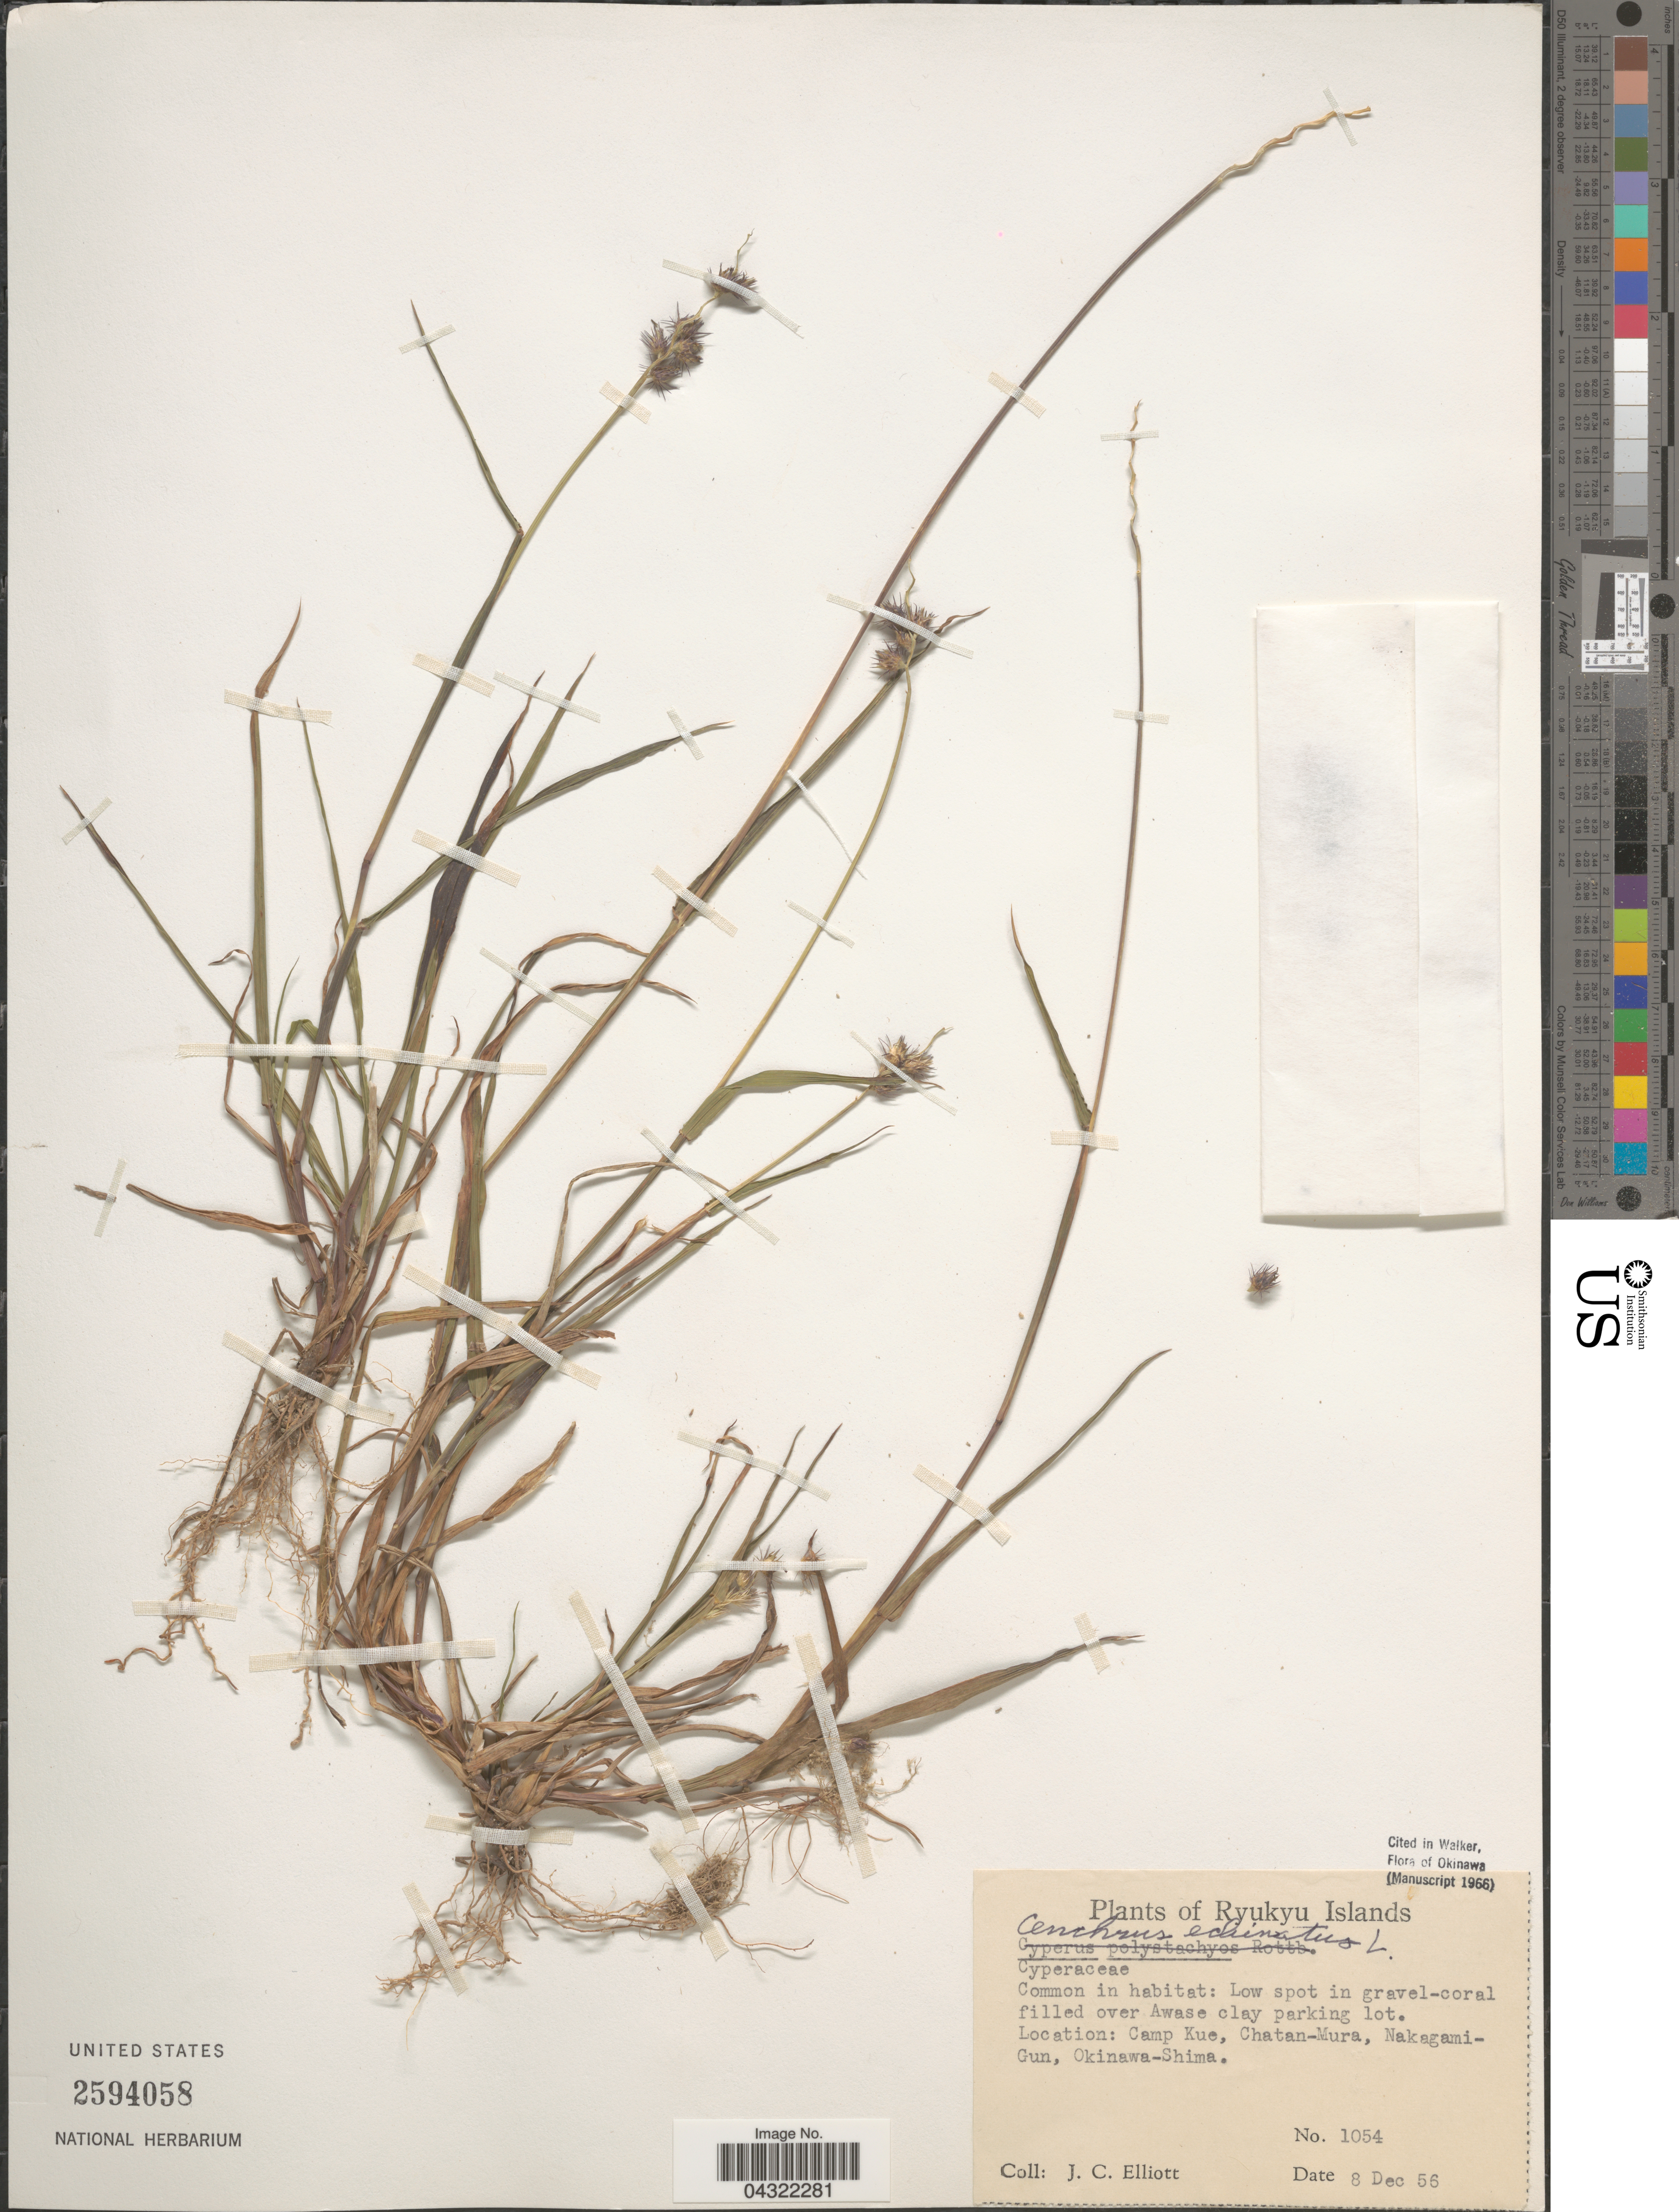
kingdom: Plantae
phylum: Tracheophyta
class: Liliopsida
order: Poales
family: Poaceae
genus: Cenchrus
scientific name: Cenchrus echinatus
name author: L.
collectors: J. C. Elliott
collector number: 1054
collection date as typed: Transcribed d/m/y: 8/12/66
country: Japan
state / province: Okinawa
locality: Ryukyu Islands. Camp Kue, Chatan-Mura, Nakegami-Gun, Okinawa-Shima.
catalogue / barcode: US 2594058